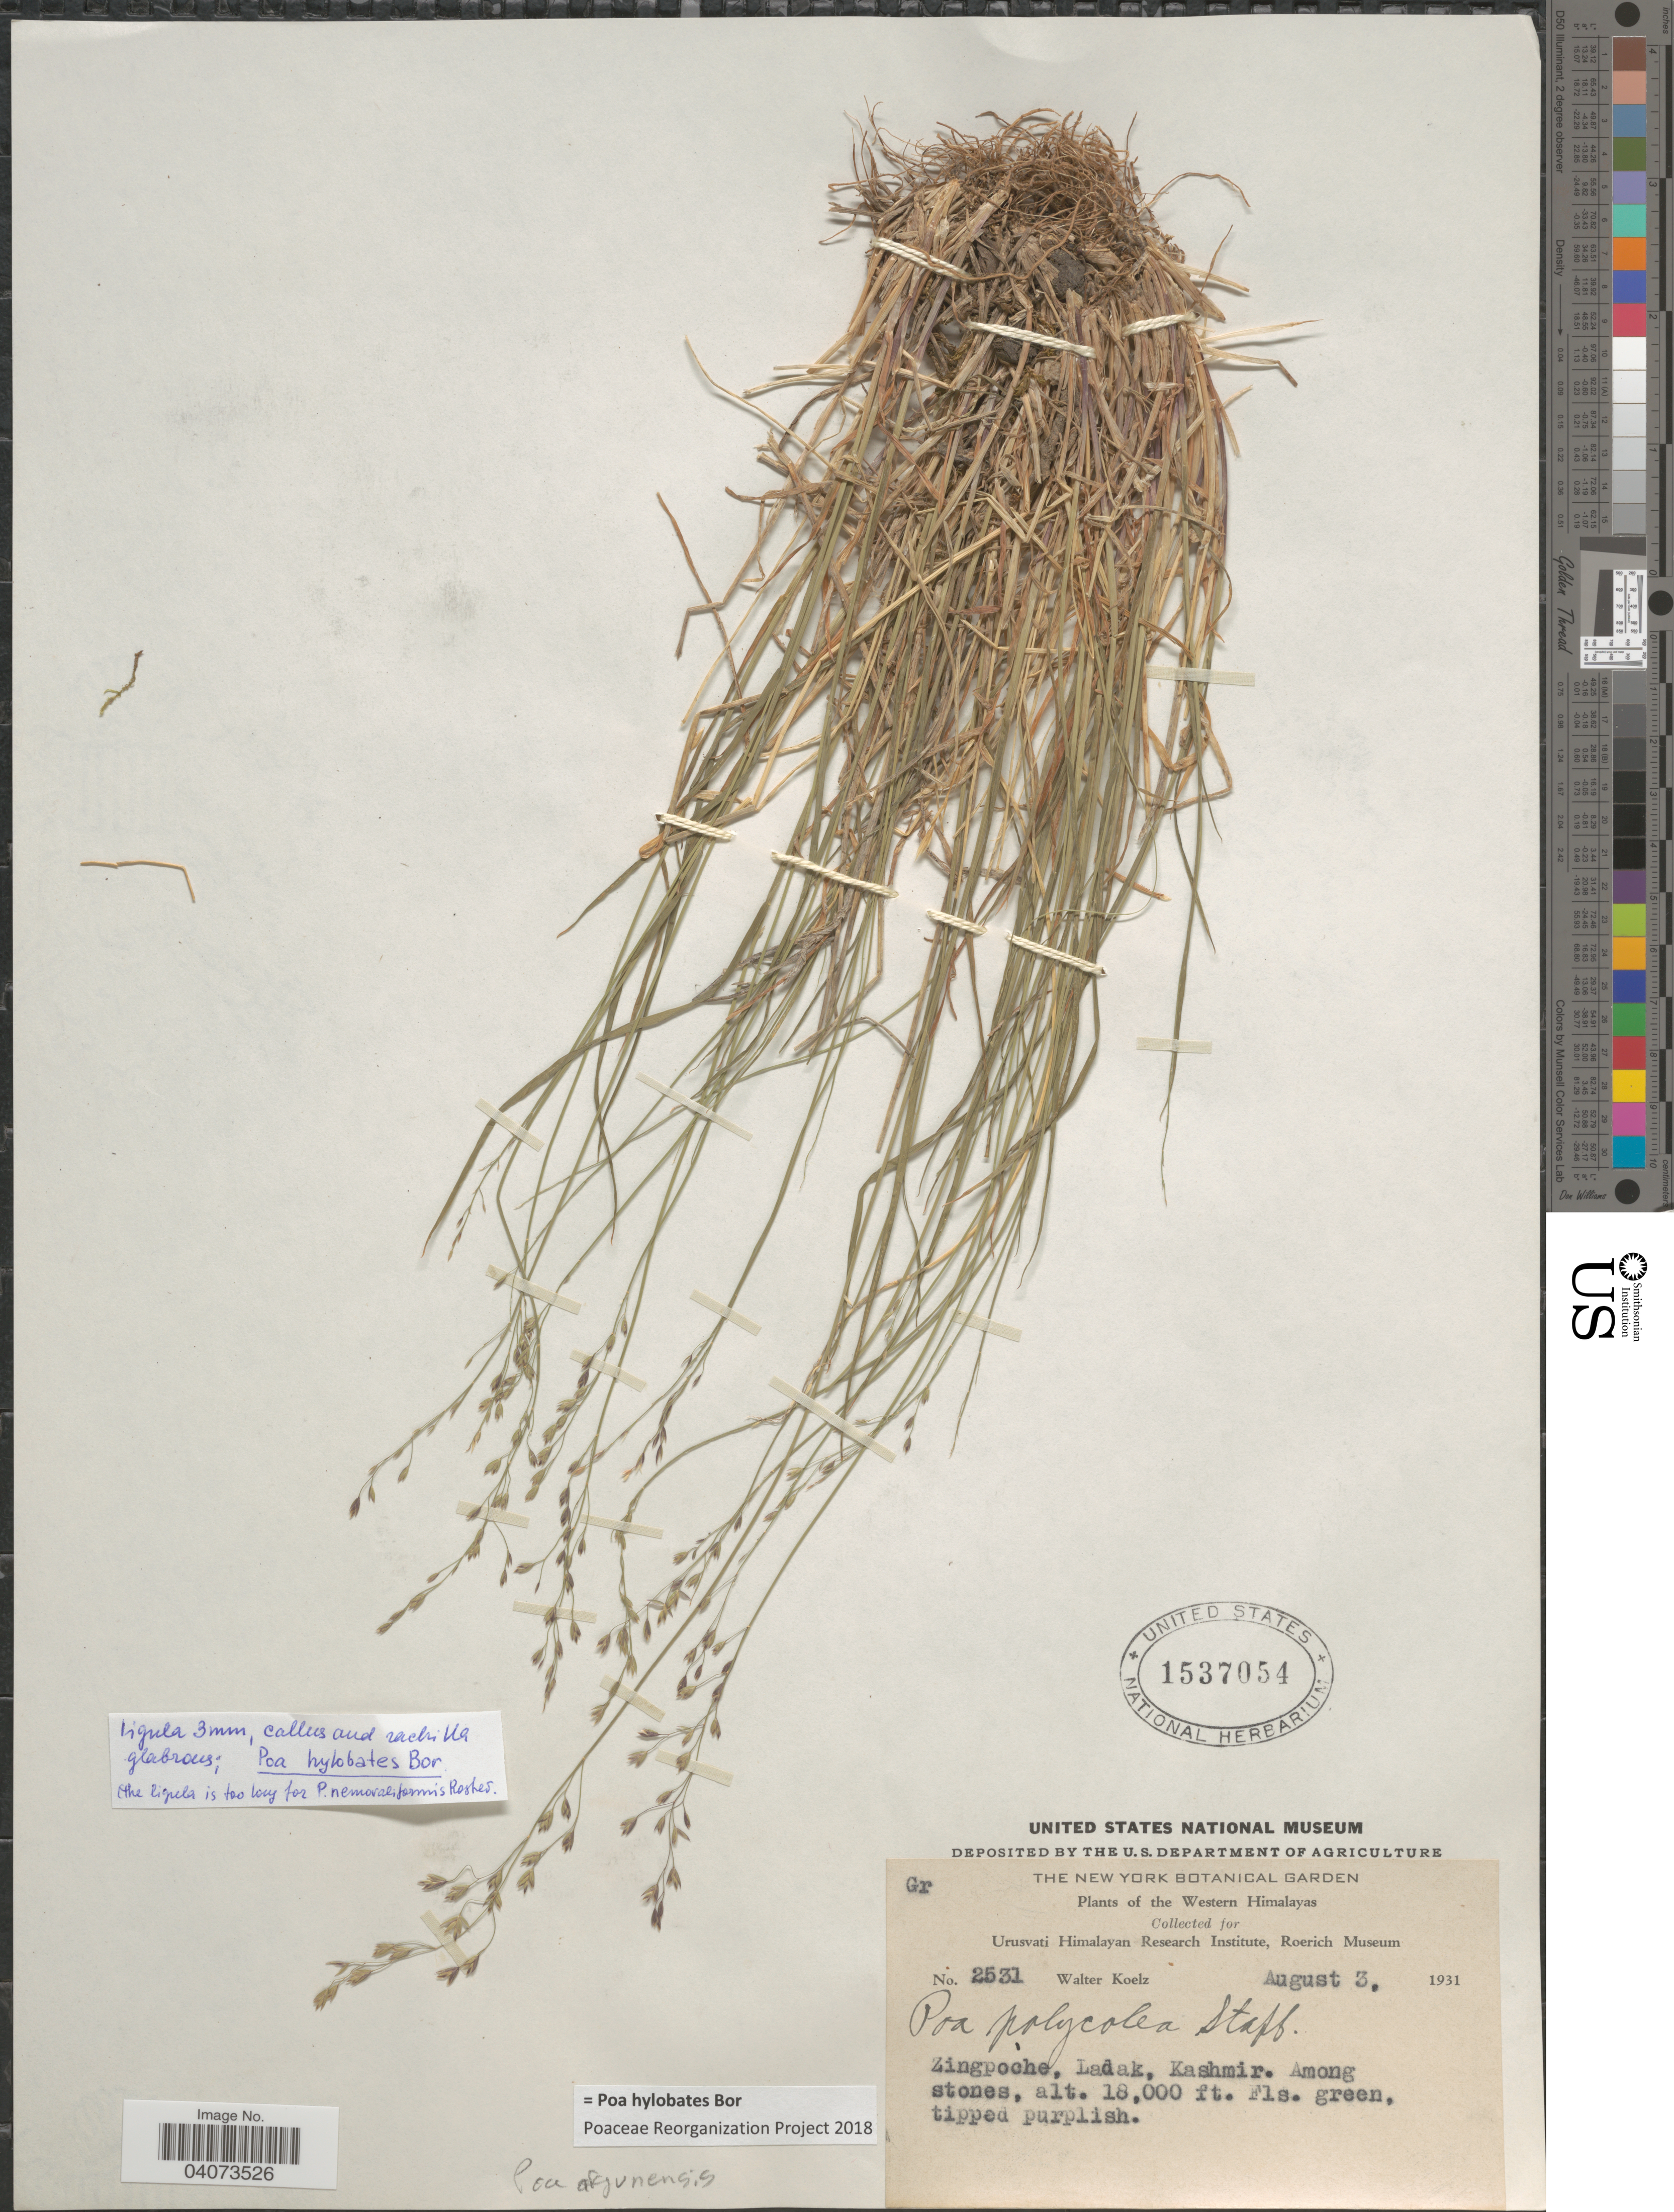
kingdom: Plantae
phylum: Tracheophyta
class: Liliopsida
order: Poales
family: Poaceae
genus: Poa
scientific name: Poa hylobates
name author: Bor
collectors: W. N. Koelz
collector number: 2531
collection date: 1931-08-03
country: India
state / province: Ladakh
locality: The Western Himalayas. Zingpoche, Ladak, Kashmir.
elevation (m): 5486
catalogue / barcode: US 1537054